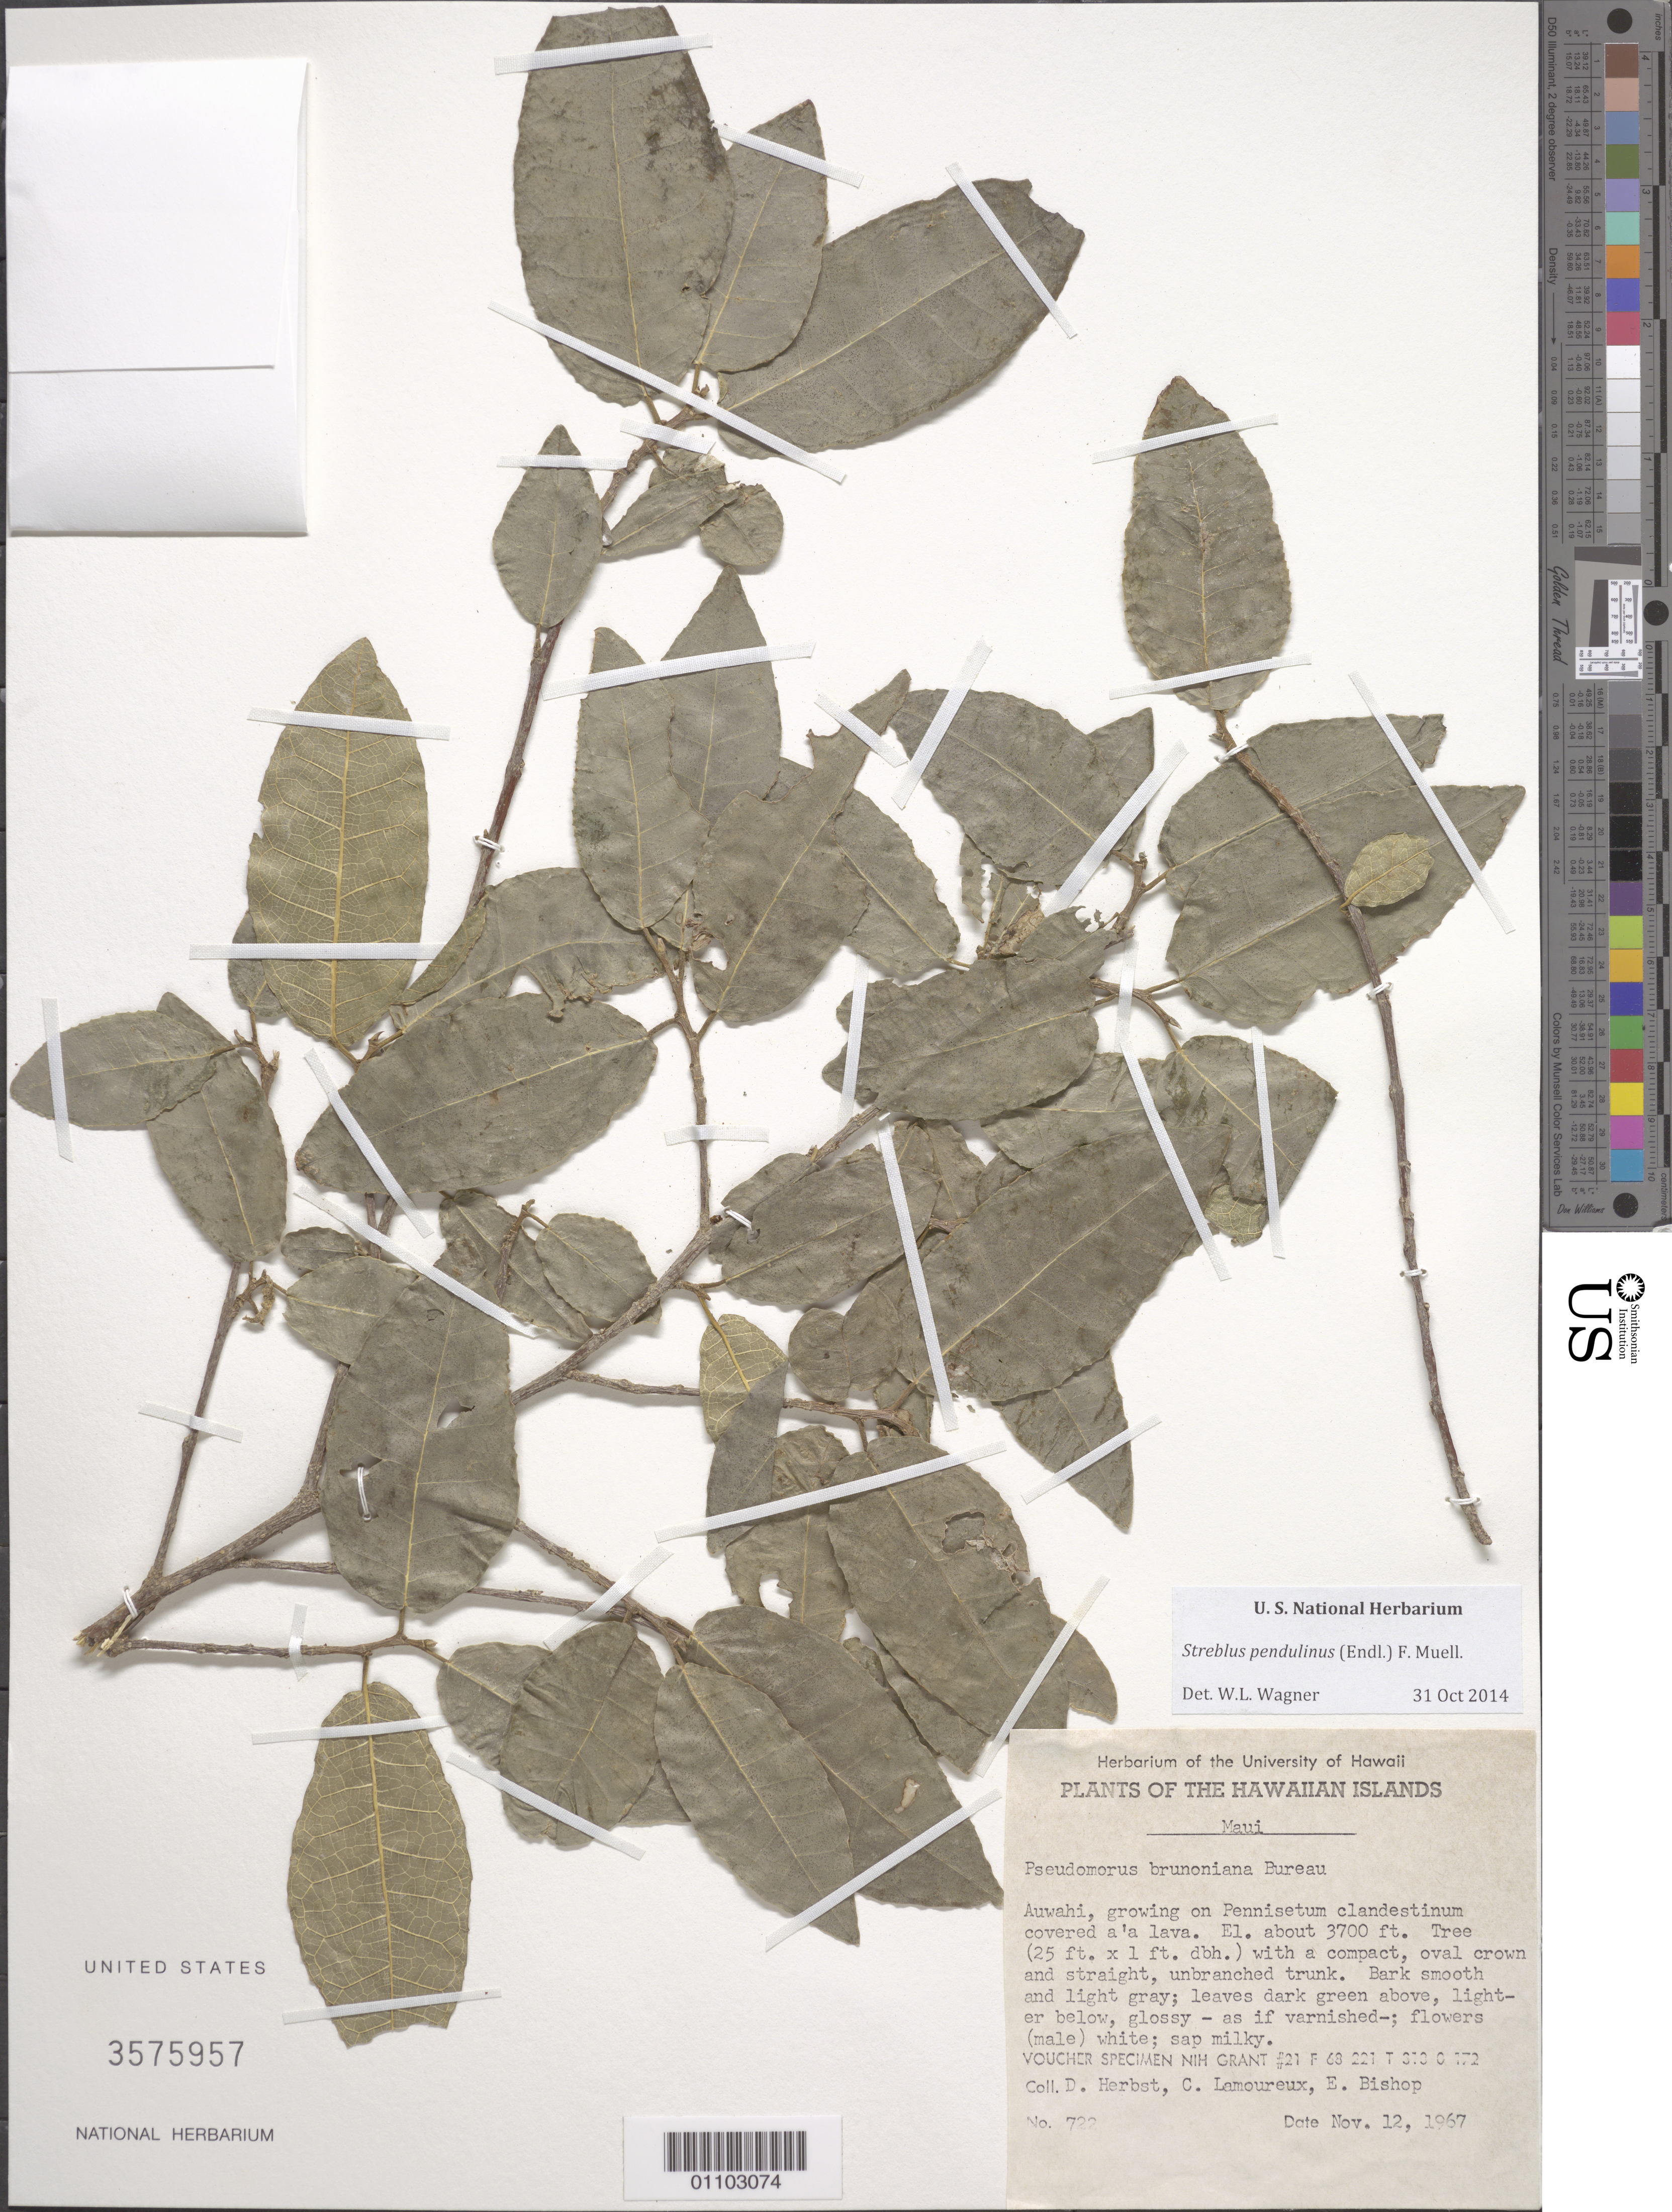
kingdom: Plantae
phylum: Tracheophyta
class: Magnoliopsida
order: Rosales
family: Moraceae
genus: Paratrophis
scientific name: Paratrophis pendulina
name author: (Endl.) E. M. Gardner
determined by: Wagner, W. L., (BOT), Smithsonian Institution - National Museum of Natural History (UNITED STATES)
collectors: D. R. Herbst, Lamoureux & -- Bishop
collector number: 722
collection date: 1967-11-12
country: United States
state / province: Hawaii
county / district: Maui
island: Maui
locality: Auwahi.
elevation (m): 1128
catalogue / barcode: US 3575957